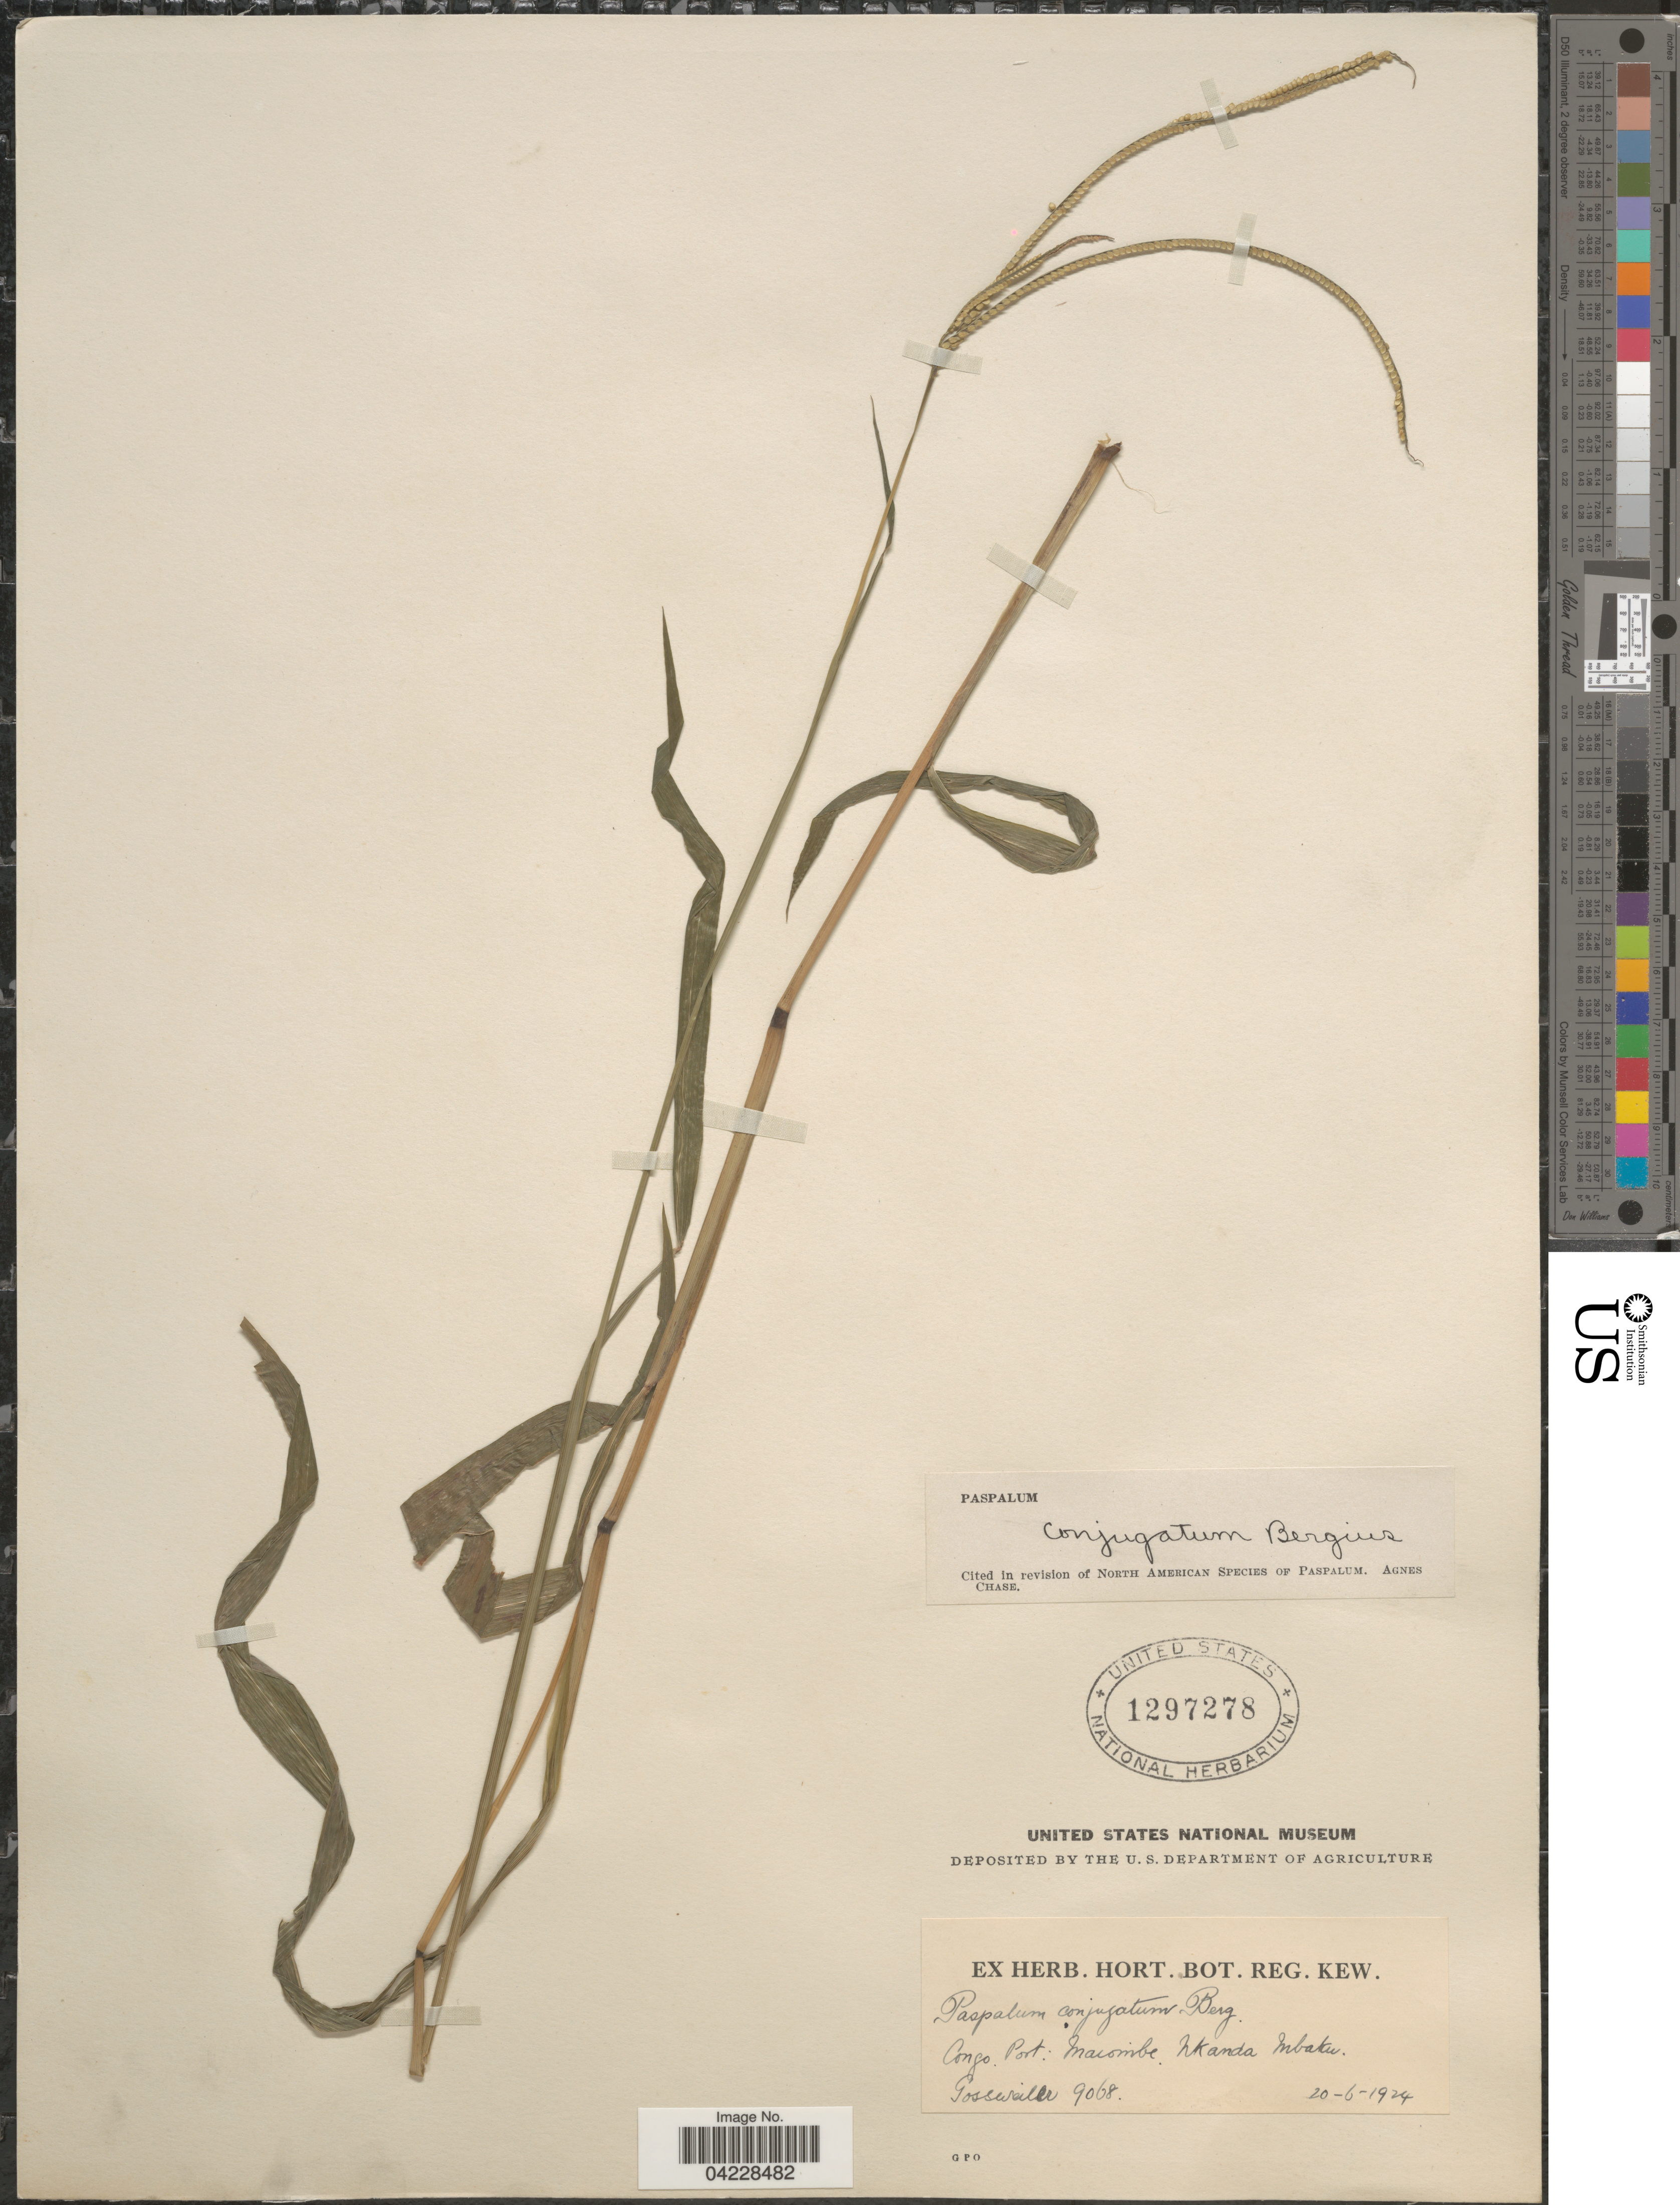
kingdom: Plantae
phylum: Tracheophyta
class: Liliopsida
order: Poales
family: Poaceae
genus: Paspalum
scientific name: Paspalum conjugatum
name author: P.J. Bergius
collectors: -. Gossweiler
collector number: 9068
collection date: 1924-06-20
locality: Congo. Port: Maiombe. Nkanda Mbaku.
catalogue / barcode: US 1297278